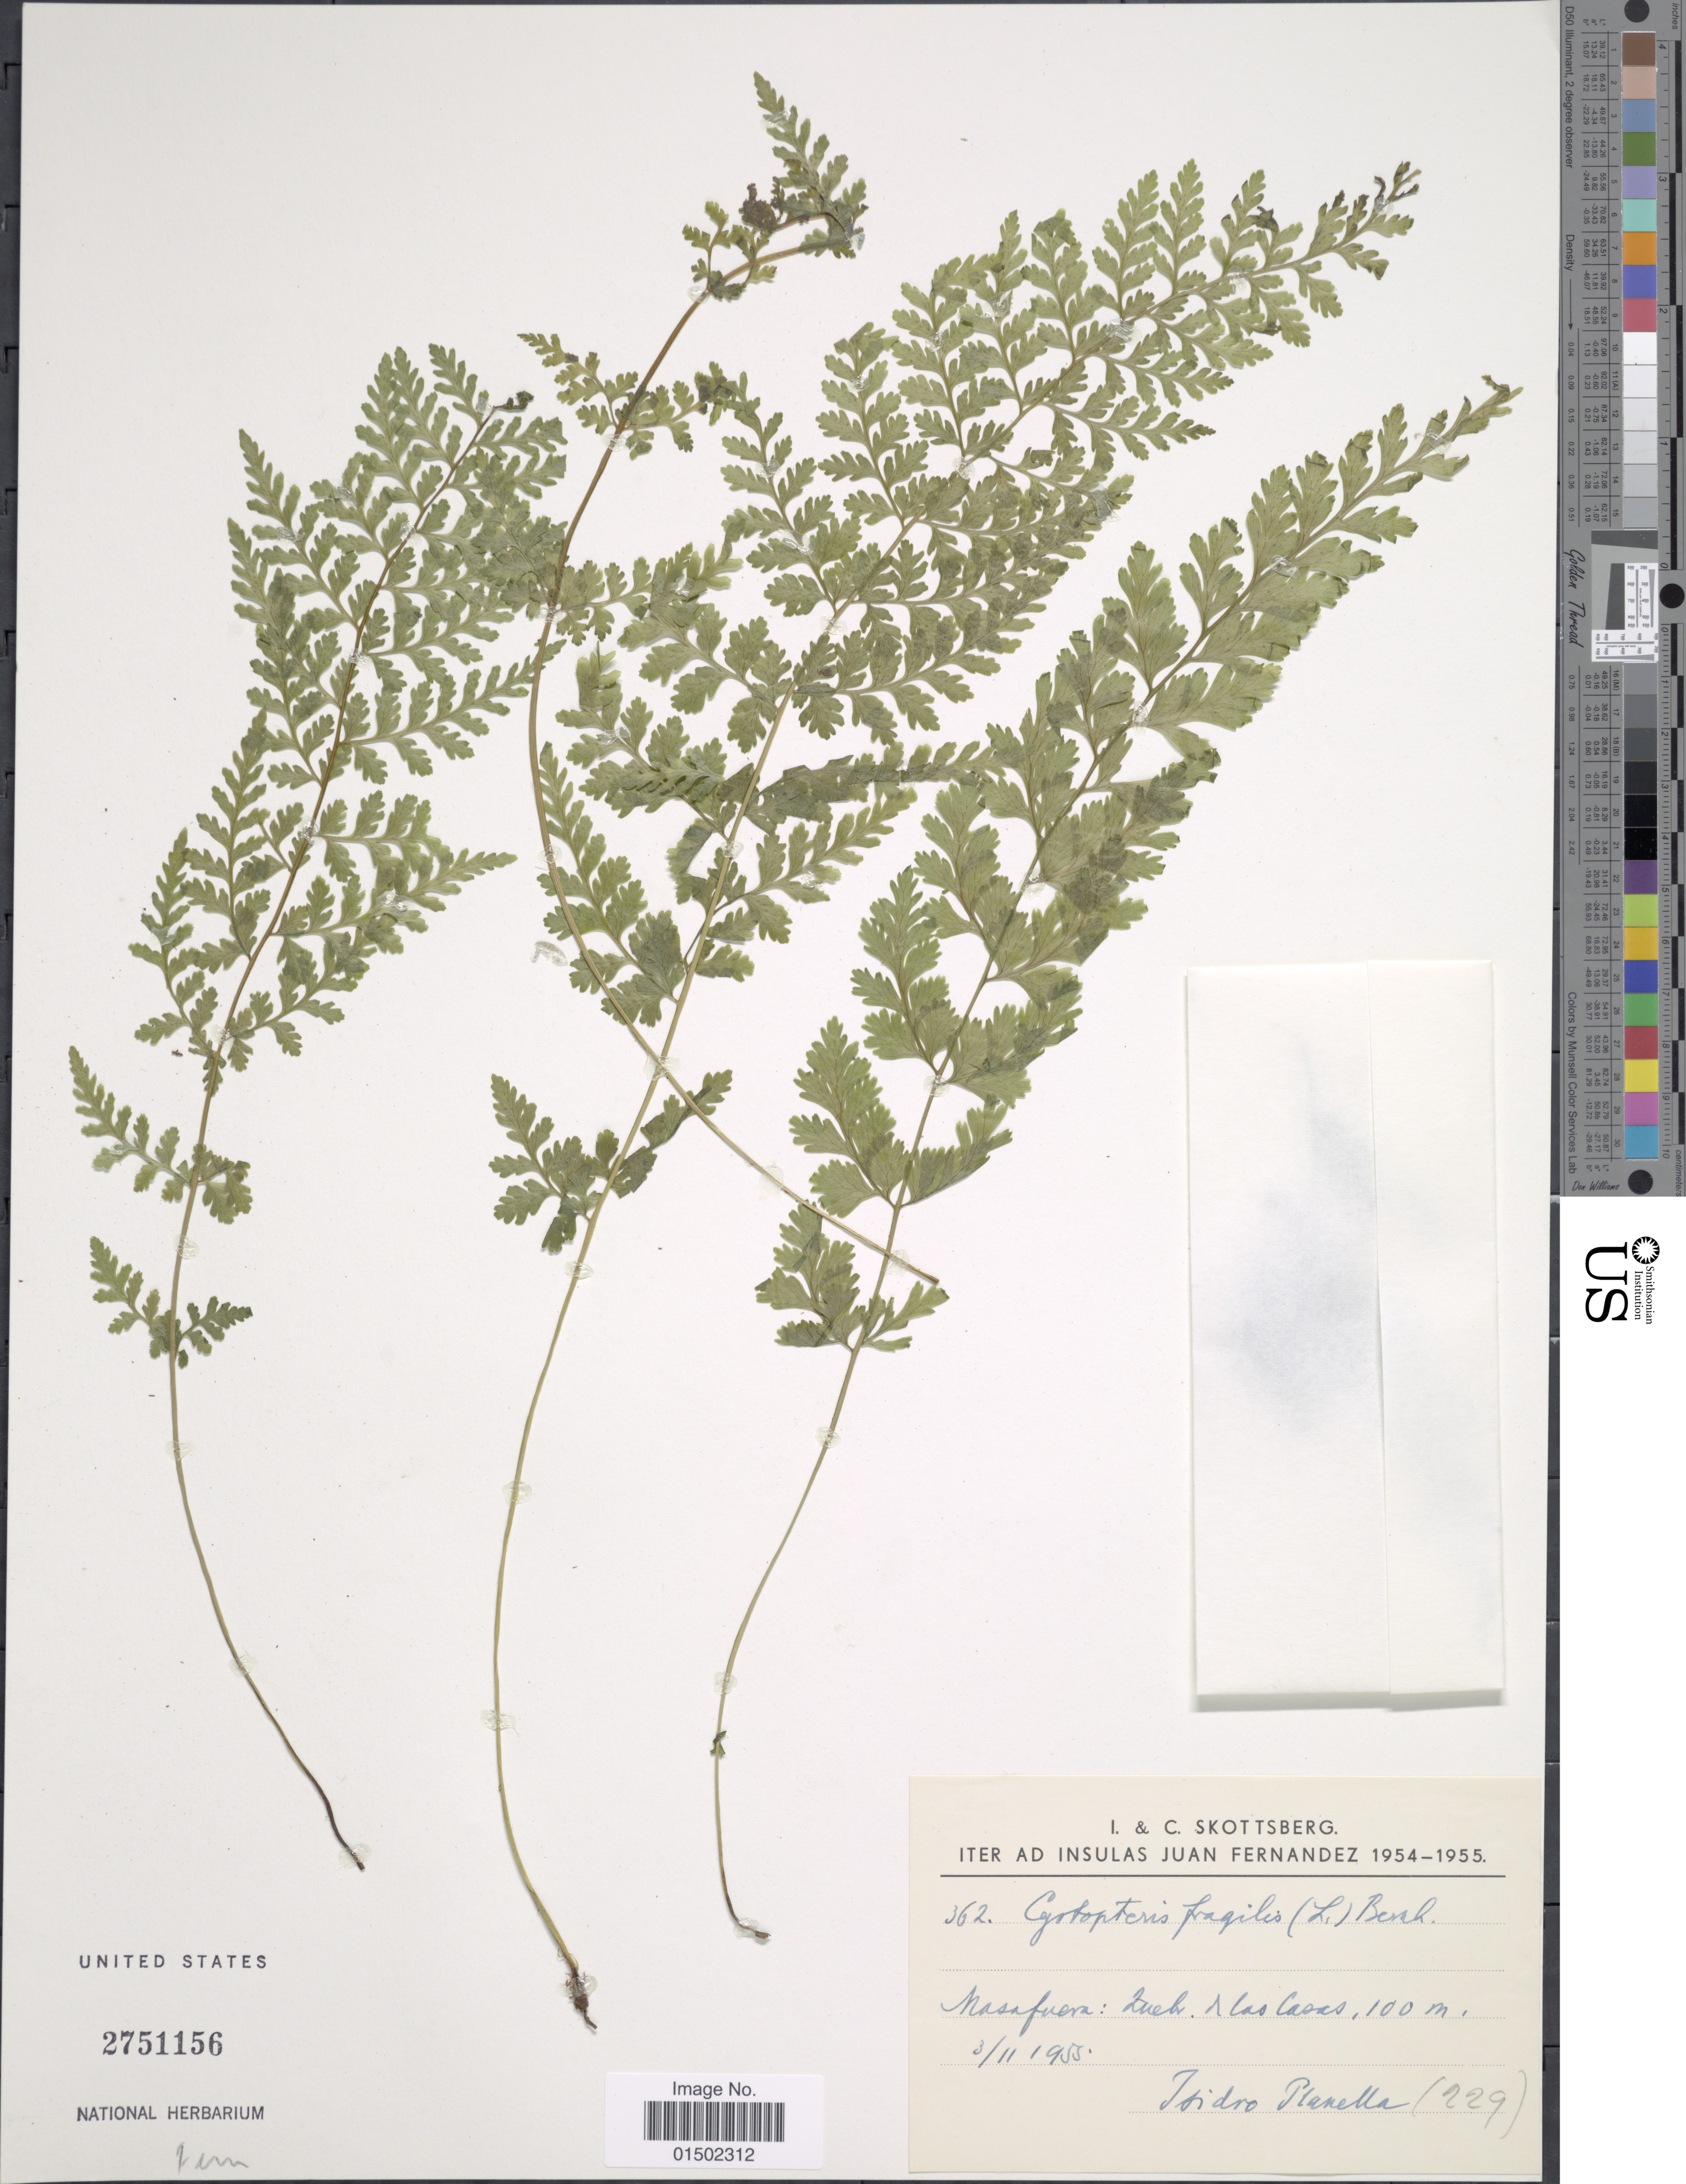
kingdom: Plantae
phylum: Tracheophyta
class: Polypodiopsida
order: Polypodiales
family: Cystopteridaceae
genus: Cystopteris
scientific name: Cystopteris fragilis var. apiiformis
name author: (Gand.) C. Chr.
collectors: I. Planella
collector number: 229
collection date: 1955-11-03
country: Chile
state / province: Valparaíso (V)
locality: Iter Ad Insulas Juan Fernandez. Masafuera: Quebr. de las Casas.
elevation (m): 100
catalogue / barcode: US 2741156